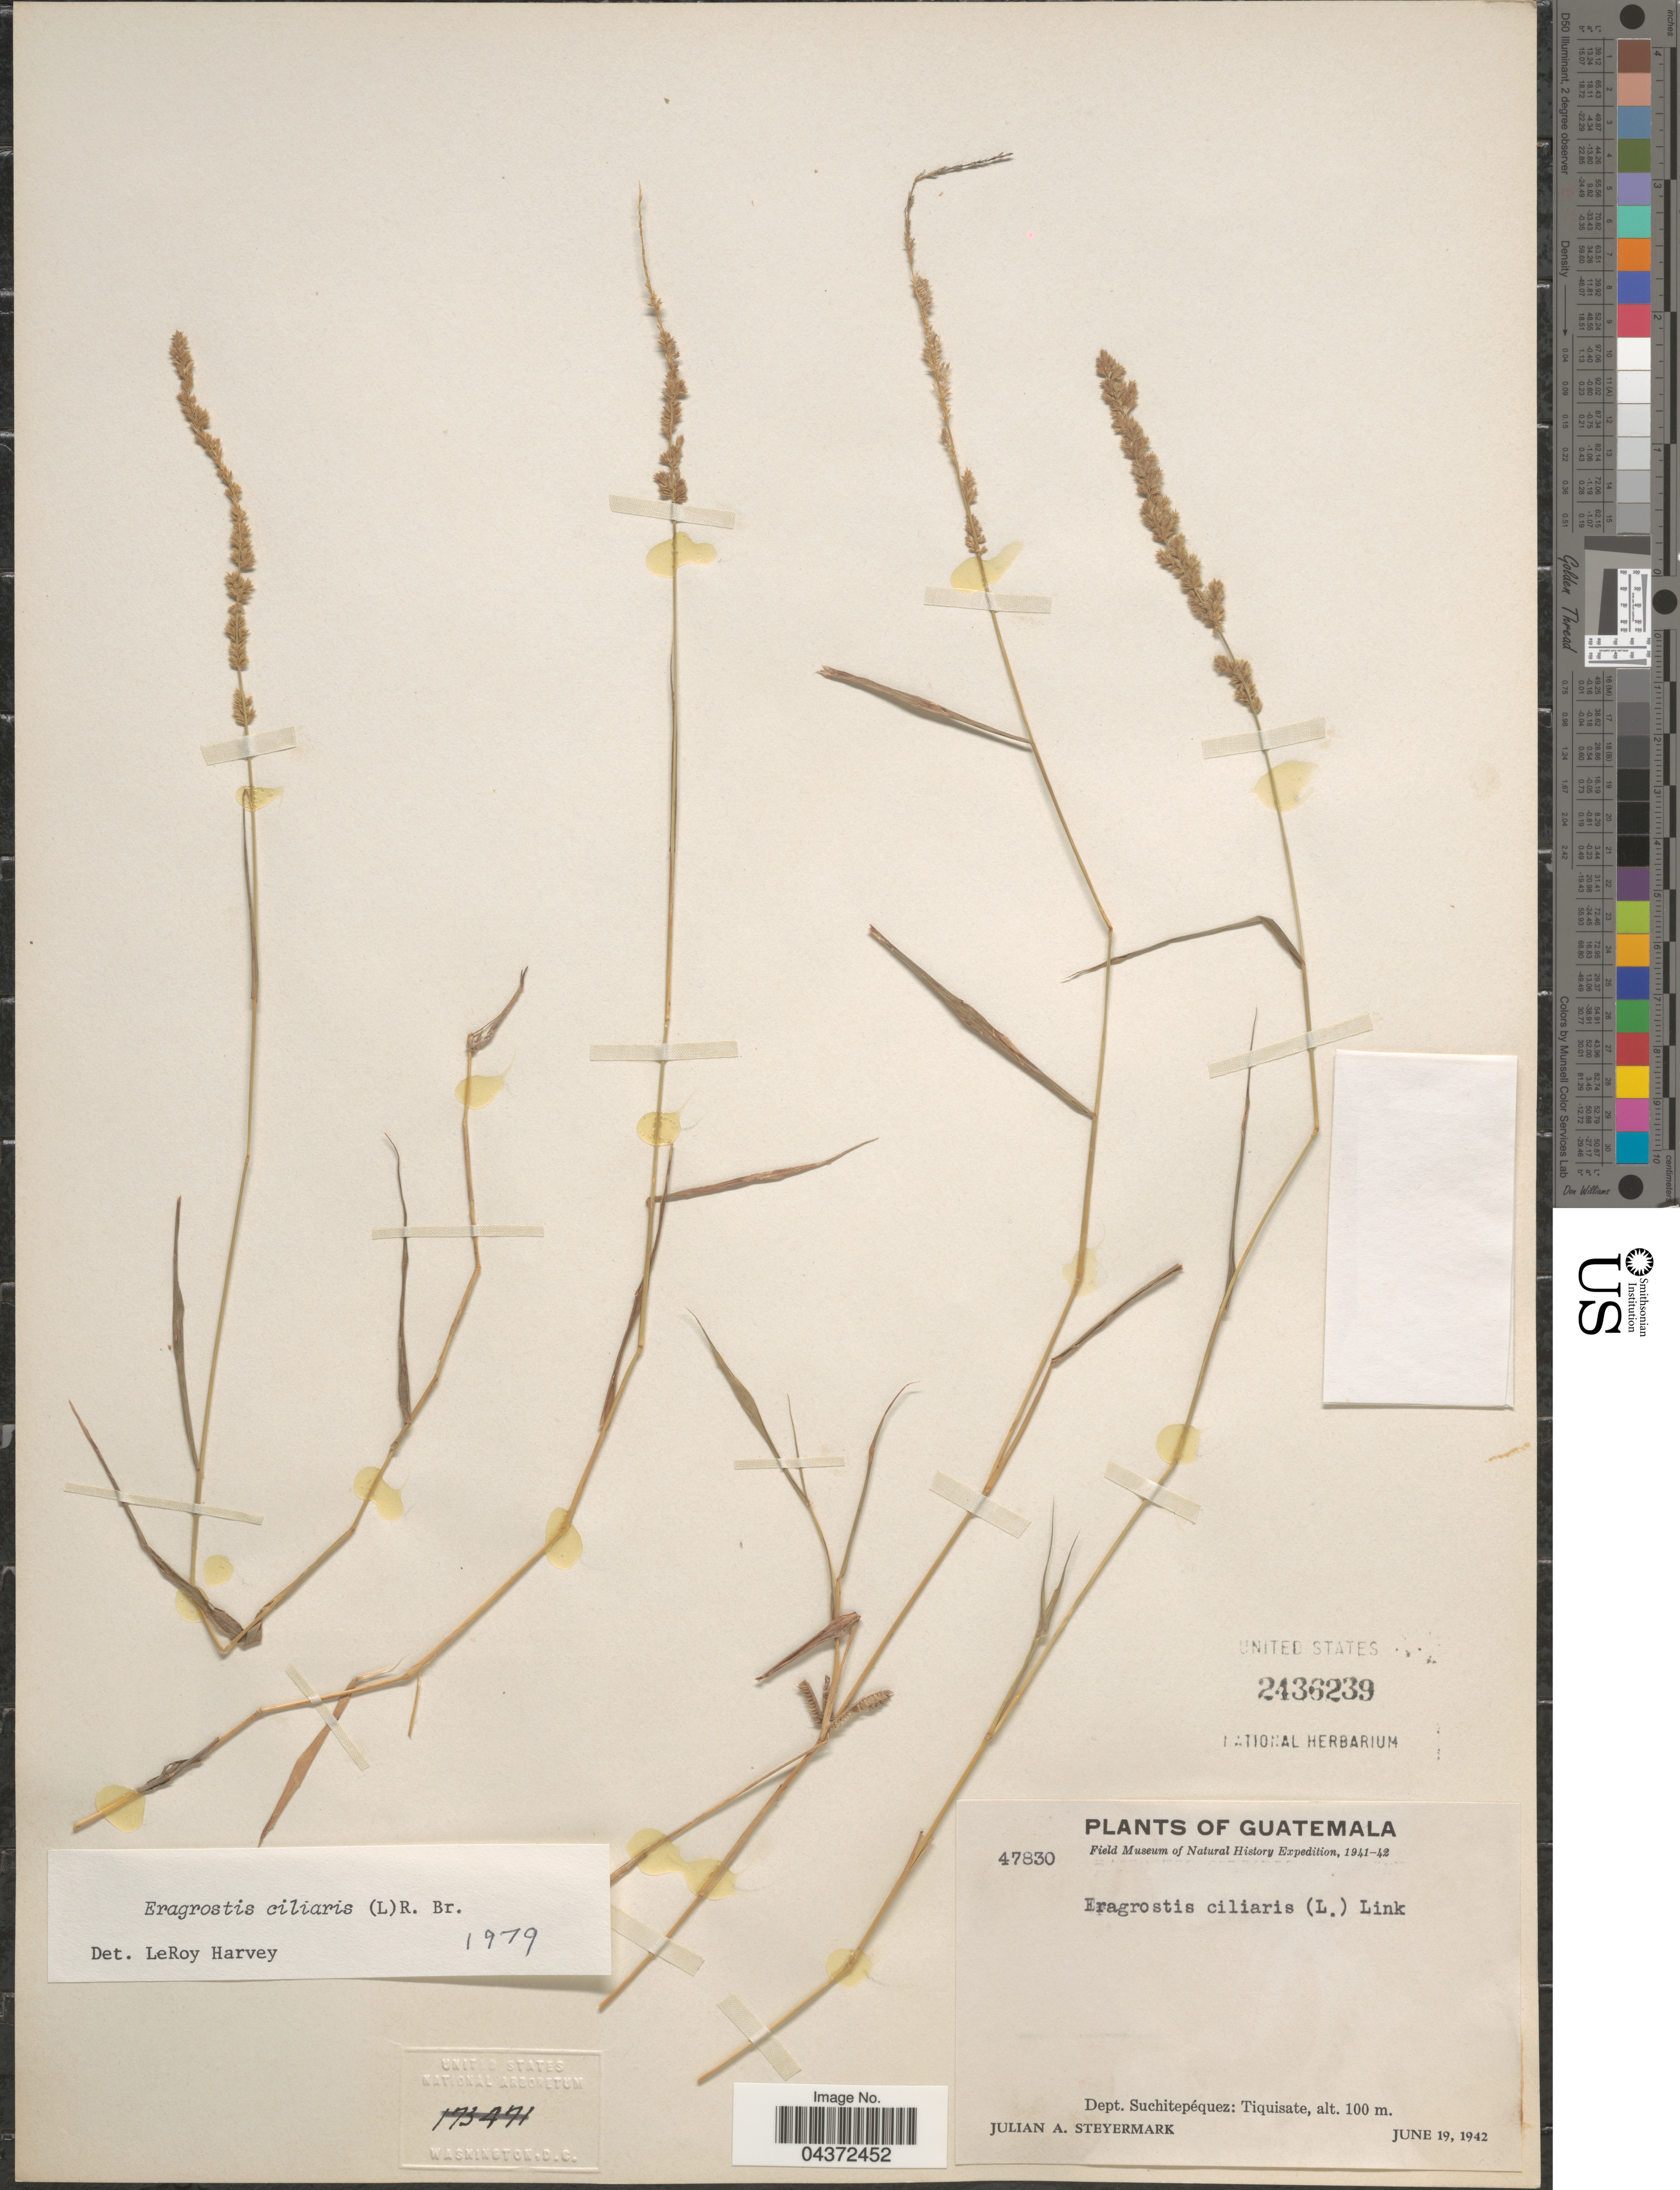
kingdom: Plantae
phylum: Tracheophyta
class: Liliopsida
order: Poales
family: Poaceae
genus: Eragrostis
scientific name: Eragrostis ciliaris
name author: (L.) R. Br.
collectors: J. Steyermark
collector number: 47830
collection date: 1942-06-19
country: Guatemala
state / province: Suchitepequez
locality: Field Museum of Natural History Expedition, 1941-42. Dept. Suchitepéquez: Tiquisate.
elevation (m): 100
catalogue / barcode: US 2436239